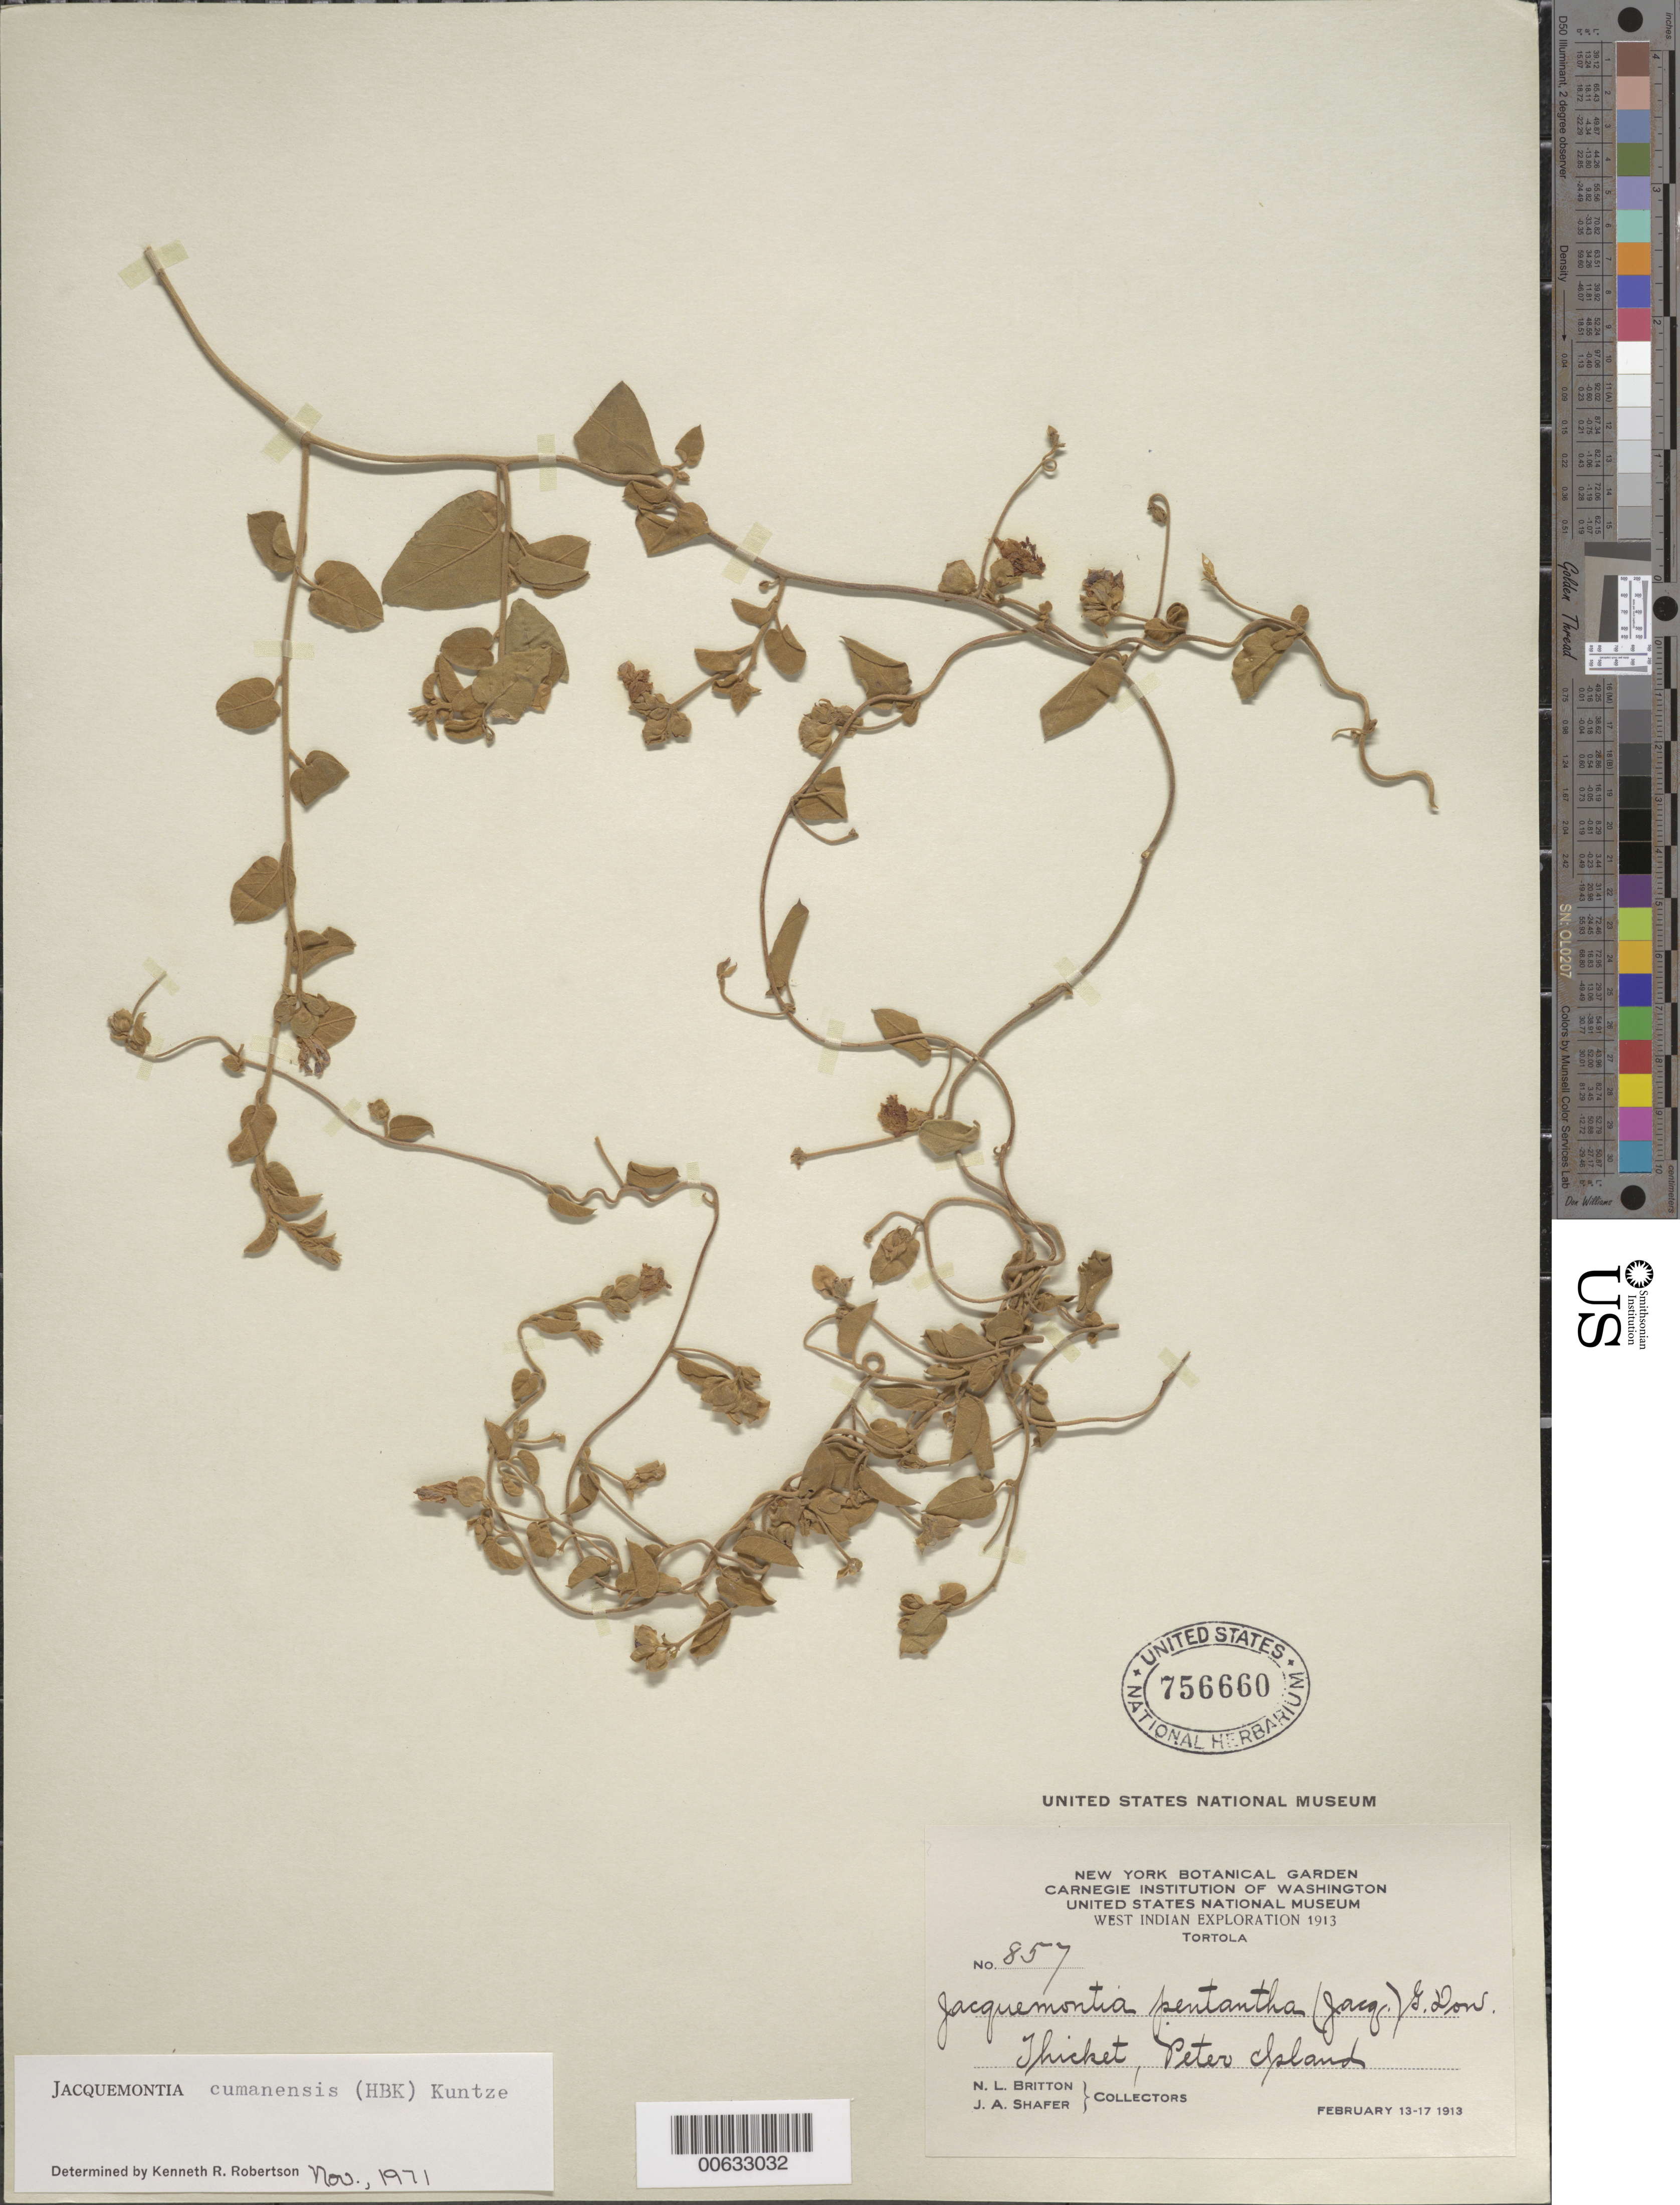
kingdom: Plantae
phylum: Tracheophyta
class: Magnoliopsida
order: Solanales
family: Convolvulaceae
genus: Jacquemontia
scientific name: Jacquemontia cumanensis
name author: (Kuntze) Kuntze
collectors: N. Britton & J. A. Shafer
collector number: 857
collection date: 1913-02-13/1913-02-17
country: British Virgin Islands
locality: Tortola, Thicket, Peter Island.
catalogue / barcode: US 756660